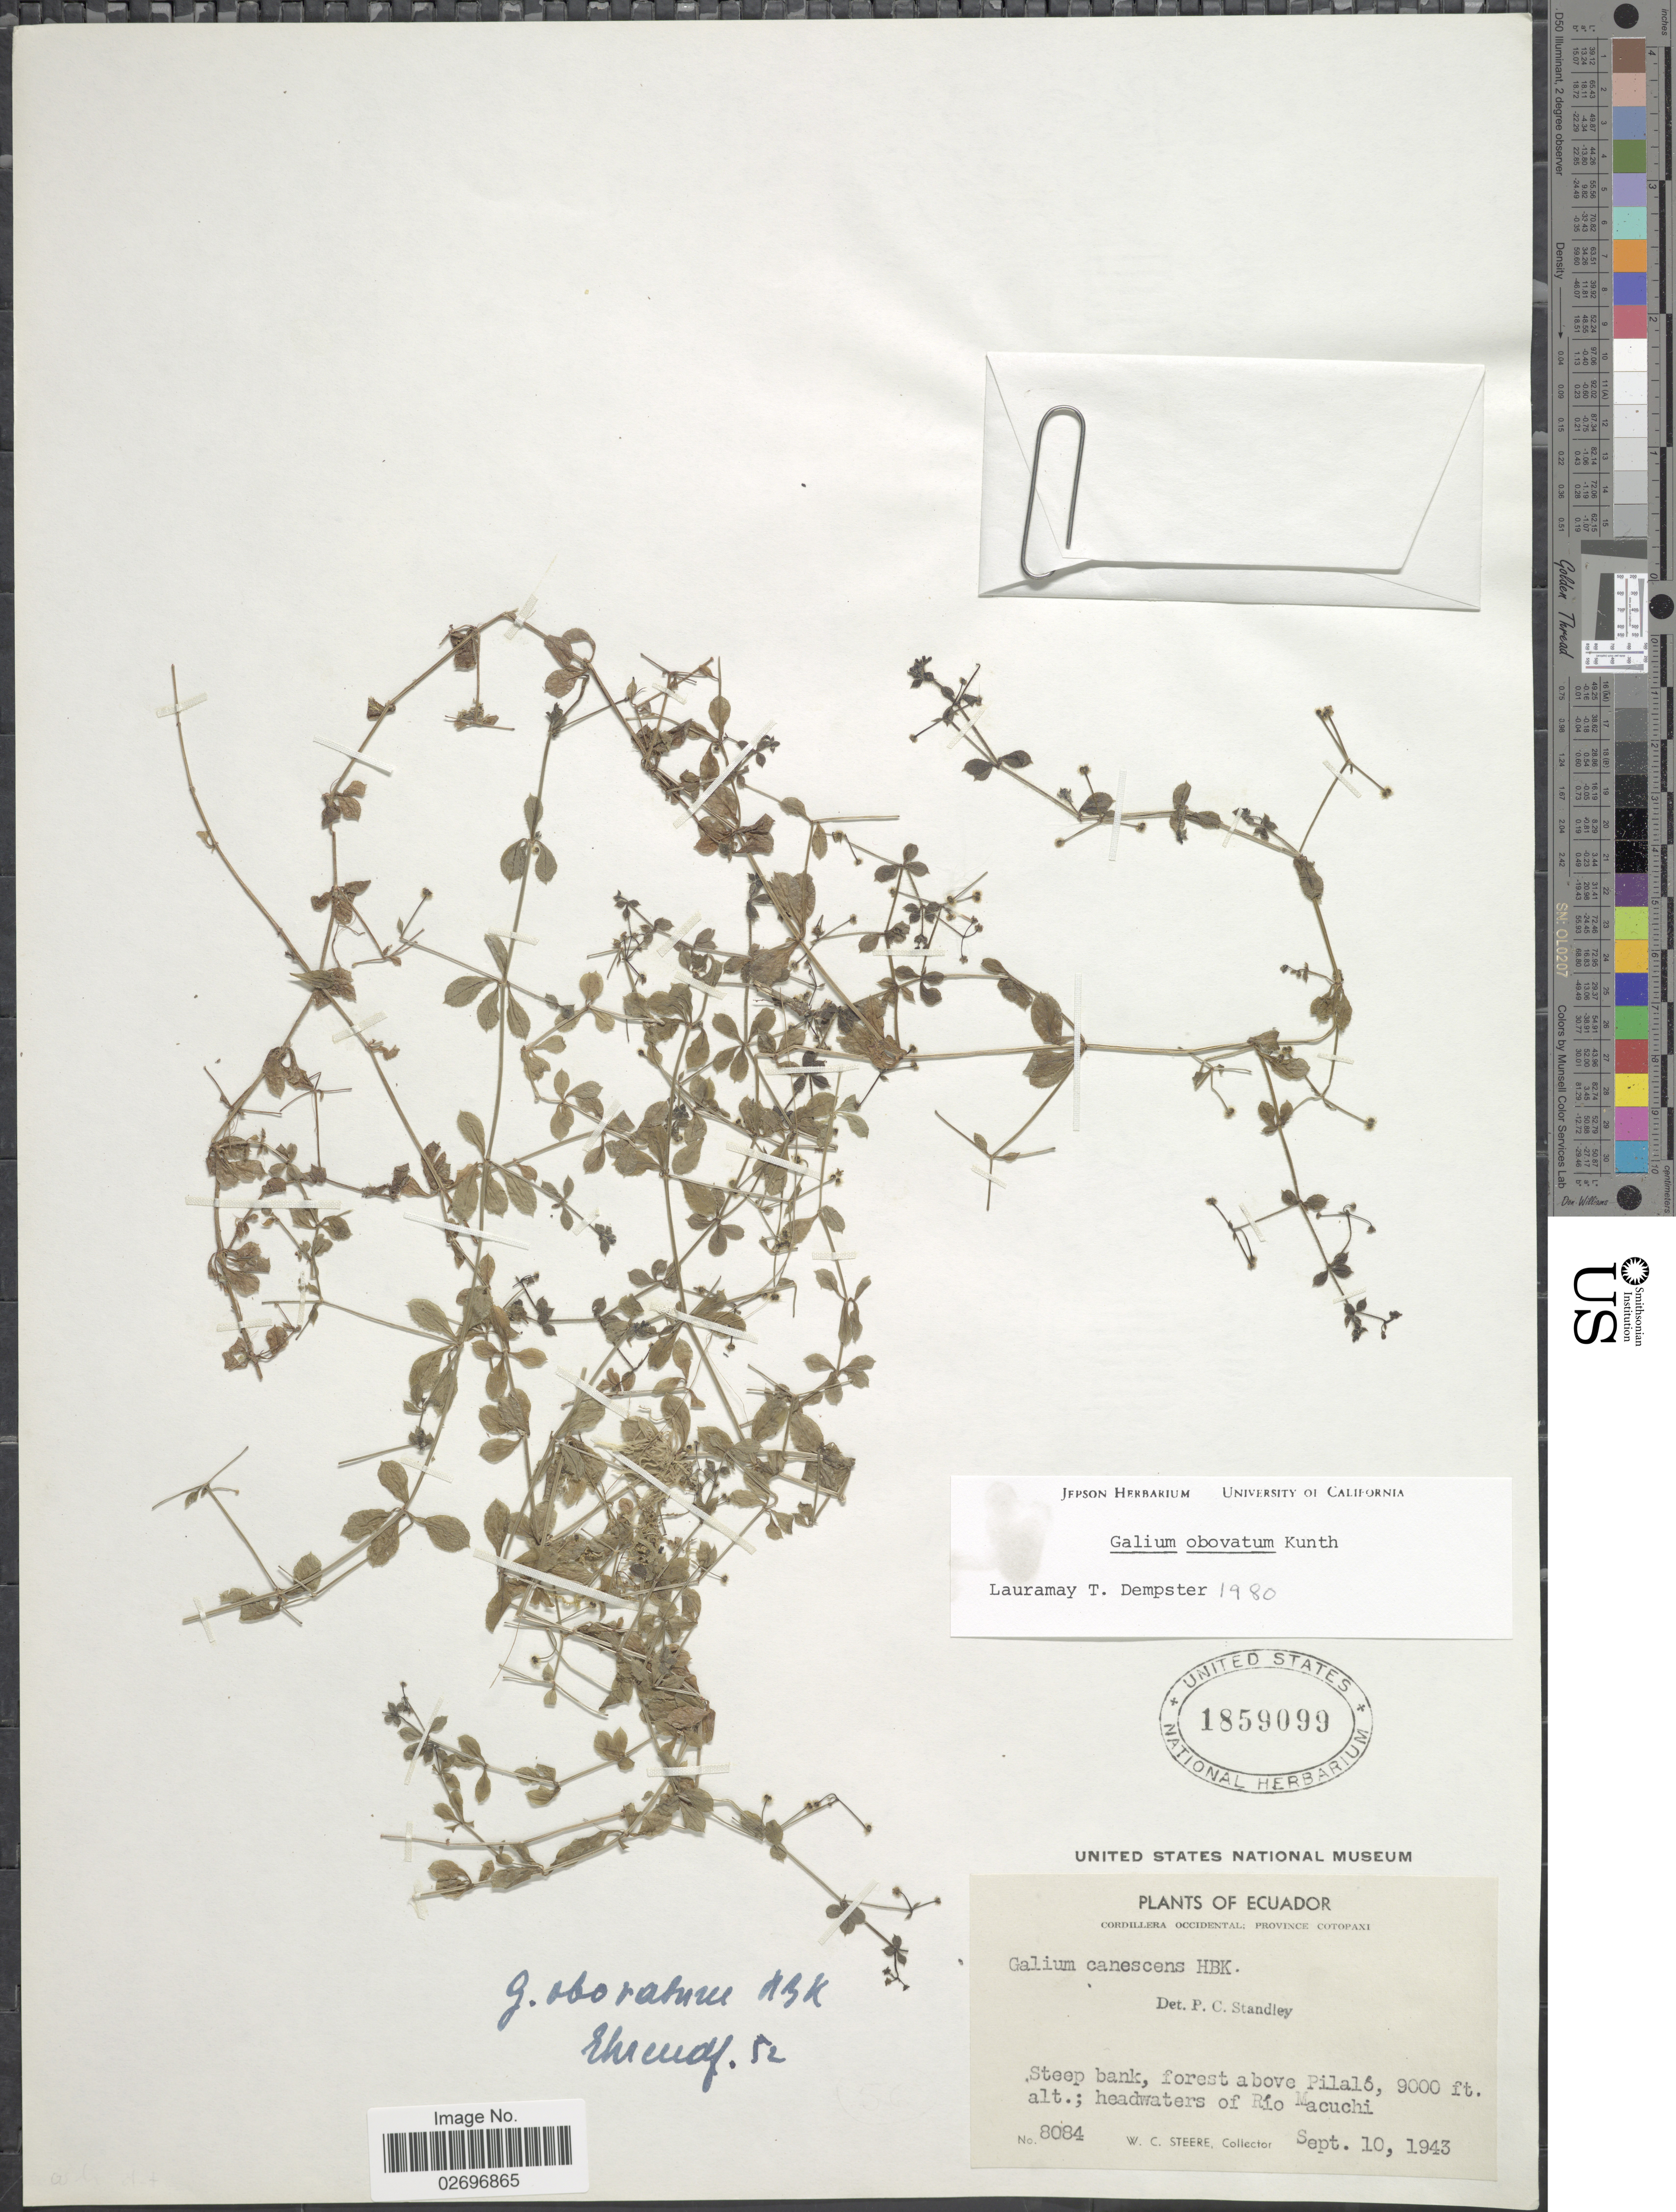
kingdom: Plantae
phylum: Tracheophyta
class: Magnoliopsida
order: Gentianales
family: Rubiaceae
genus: Galium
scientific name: Galium obovatum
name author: Kunth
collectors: W. C. Steere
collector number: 8084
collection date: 1943-09-10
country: Ecuador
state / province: Cotopaxi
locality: Cordillera Occidental, steep bank, forest above Polalo; headwaters of Rio Macuchi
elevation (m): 2743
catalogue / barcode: US 1859099